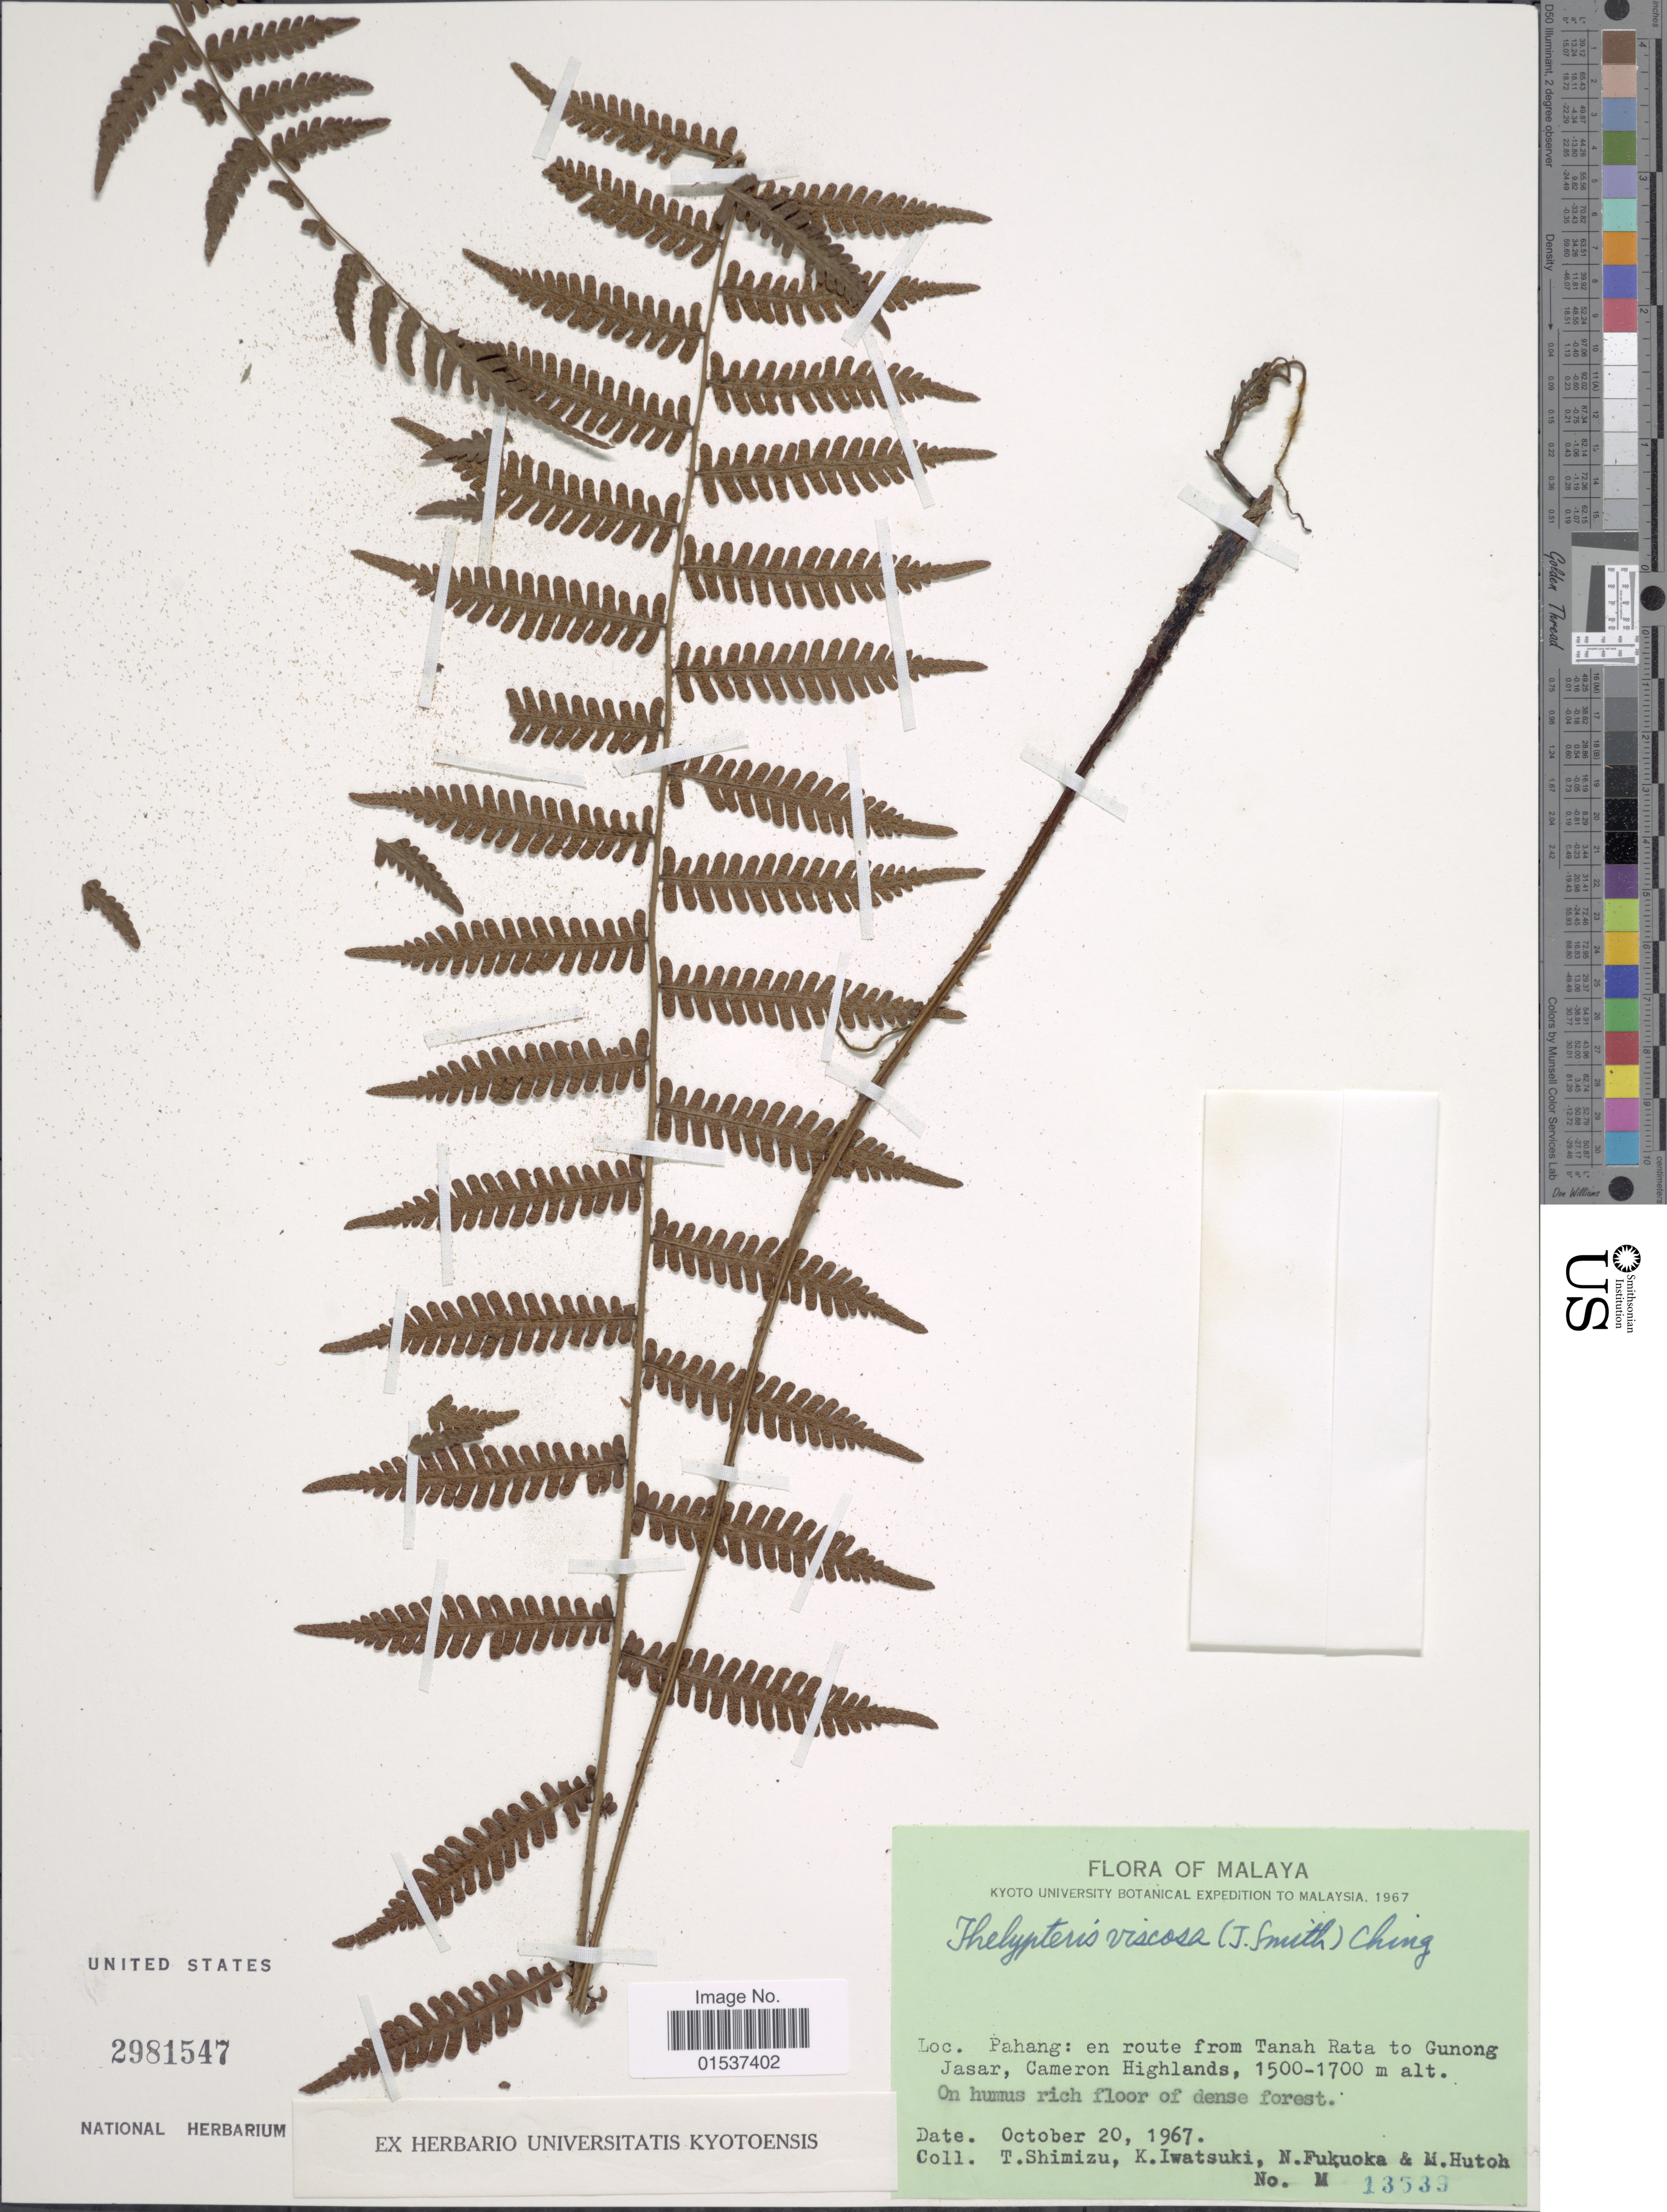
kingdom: Plantae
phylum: Tracheophyta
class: Polypodiopsida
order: Polypodiales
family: Thelypteridaceae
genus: Coryphopteris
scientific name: Coryphopteris viscosa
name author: (Baker) Holttum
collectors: T. Shimizu, K. Iwatsuki, N. Fukuoka & M. Hutoh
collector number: M13539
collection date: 1967-10-20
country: Malaysia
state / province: Pahang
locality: Malaya. Pahang: en route from Tanah Rata to Gunong Jasar, Cameron Highlands.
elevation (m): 1500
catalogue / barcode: US 2981547